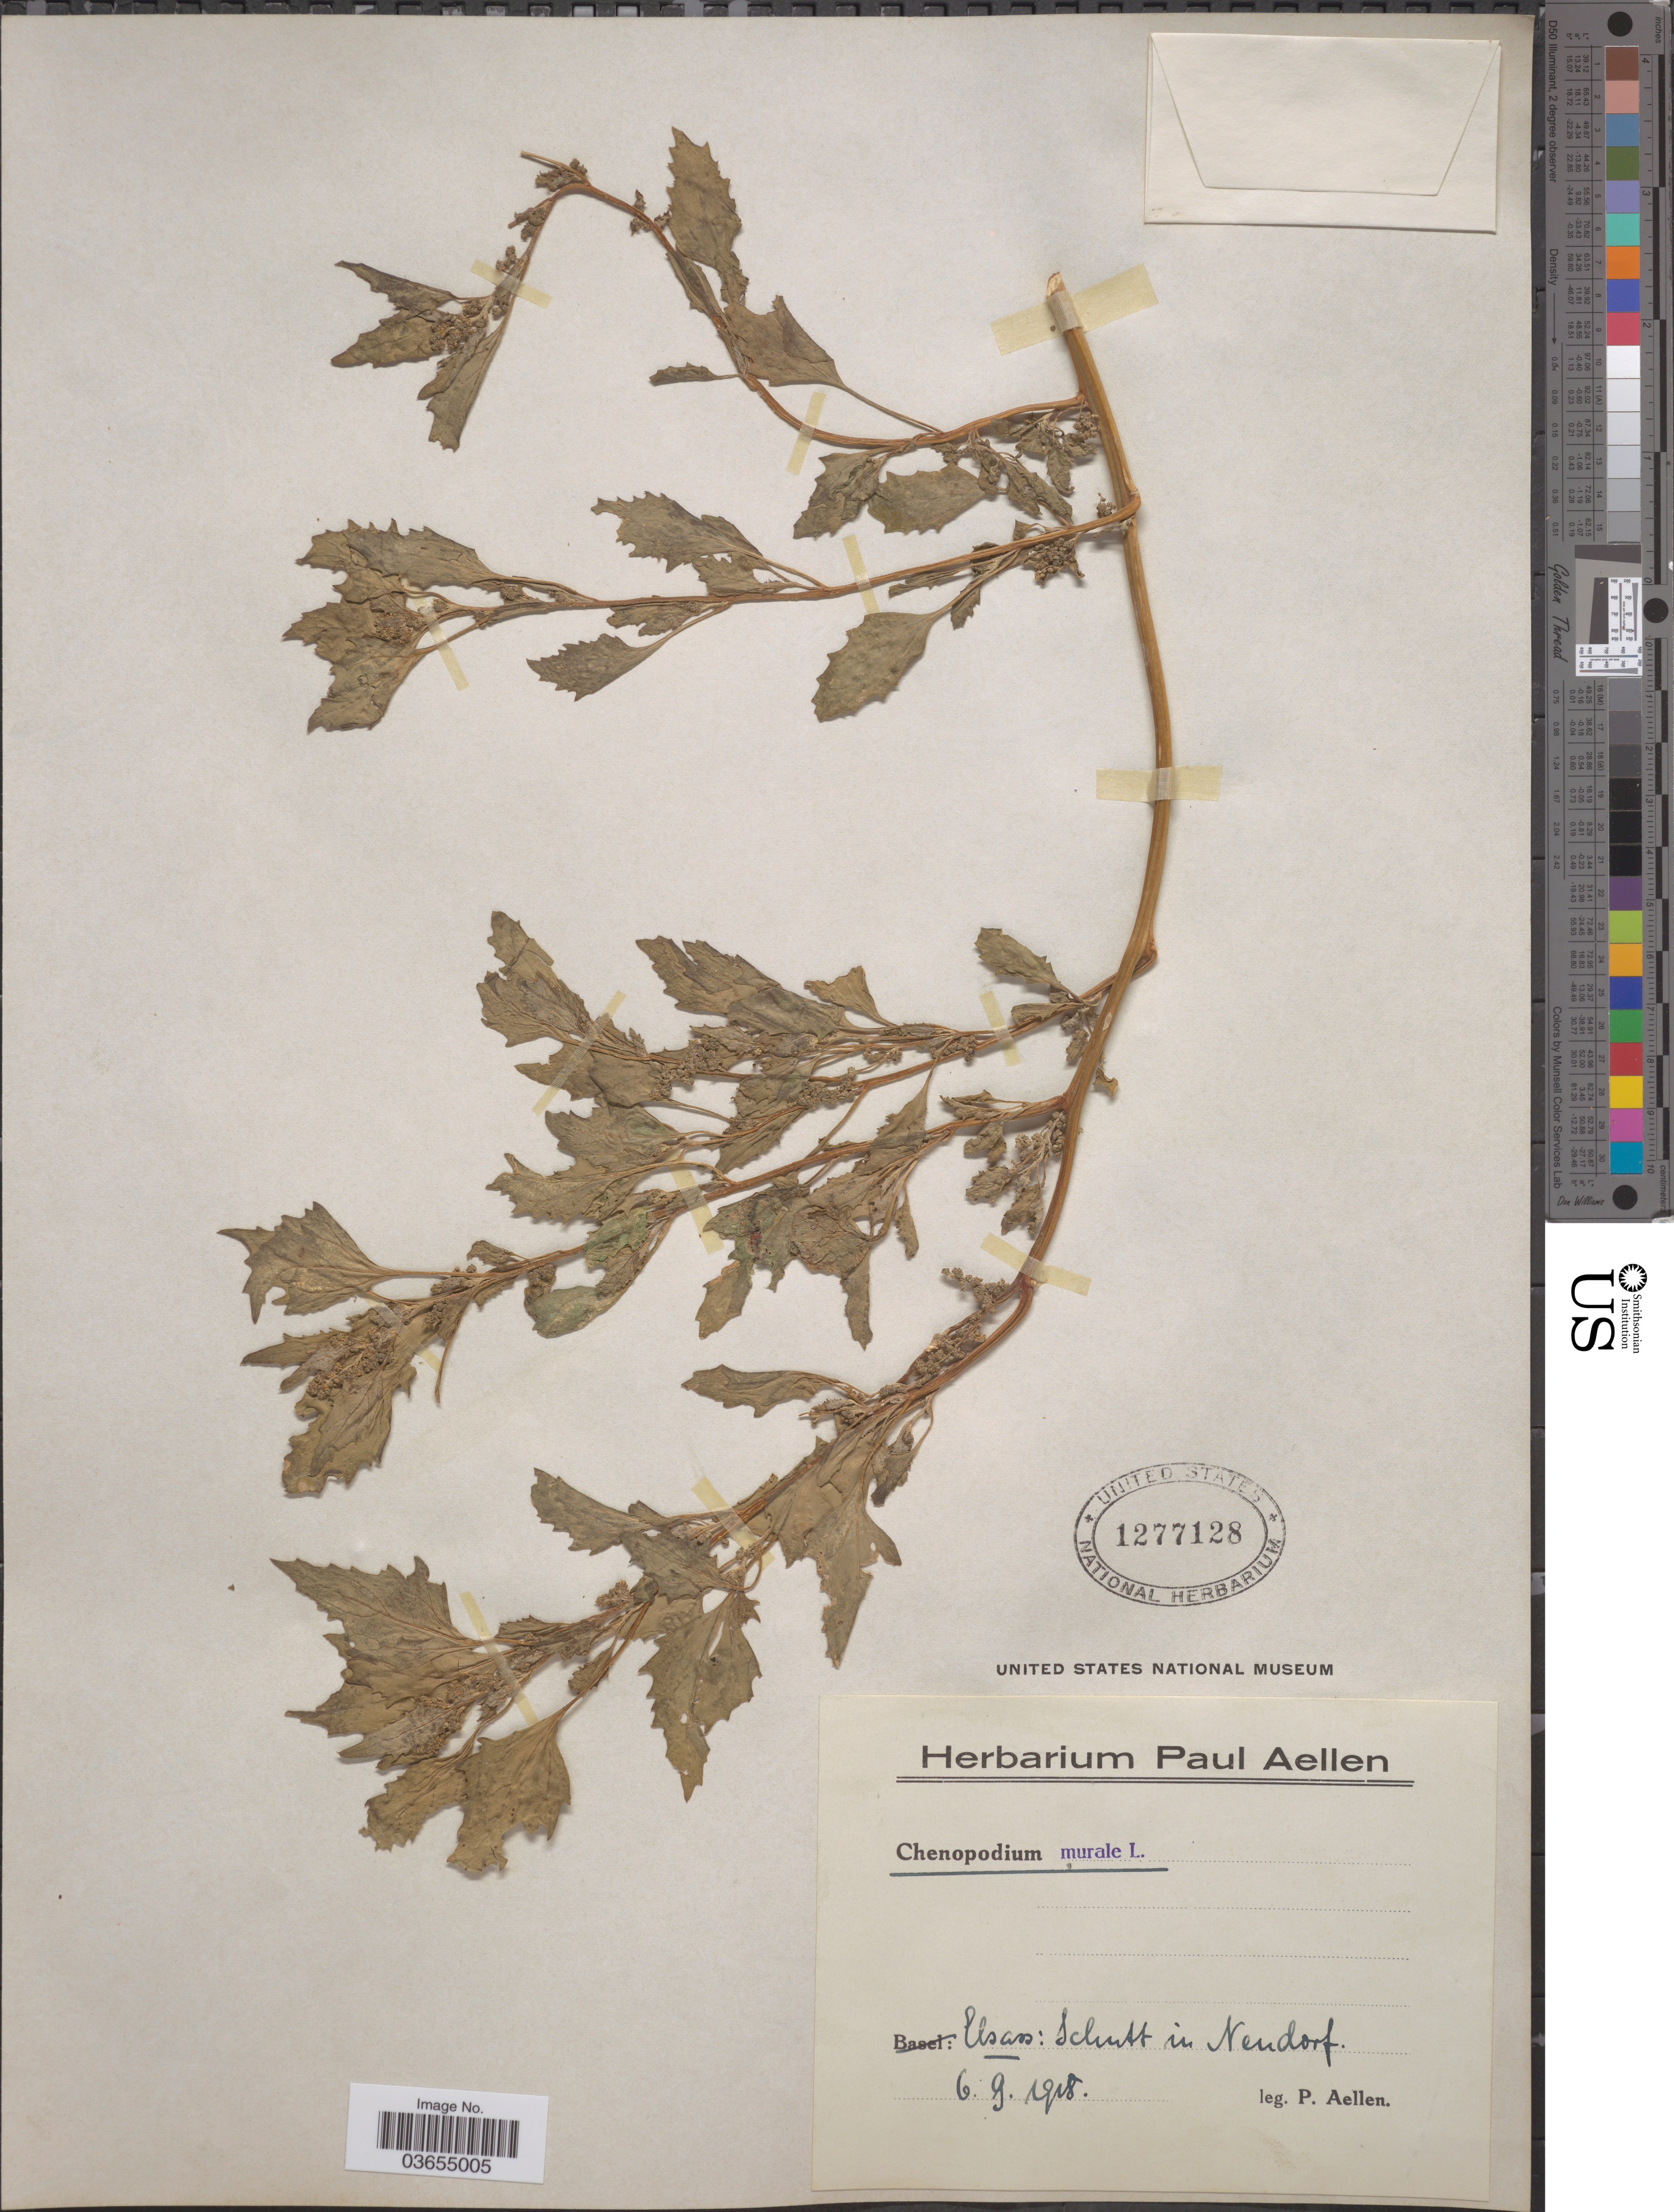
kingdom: Plantae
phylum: Tracheophyta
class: Magnoliopsida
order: Caryophyllales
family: Amaranthaceae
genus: Chenopodium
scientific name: Chenopodium murale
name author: L.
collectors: P. Aellen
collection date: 1918-09-06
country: France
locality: Elsass: Schutt in Neudorf.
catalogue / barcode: US 1277128